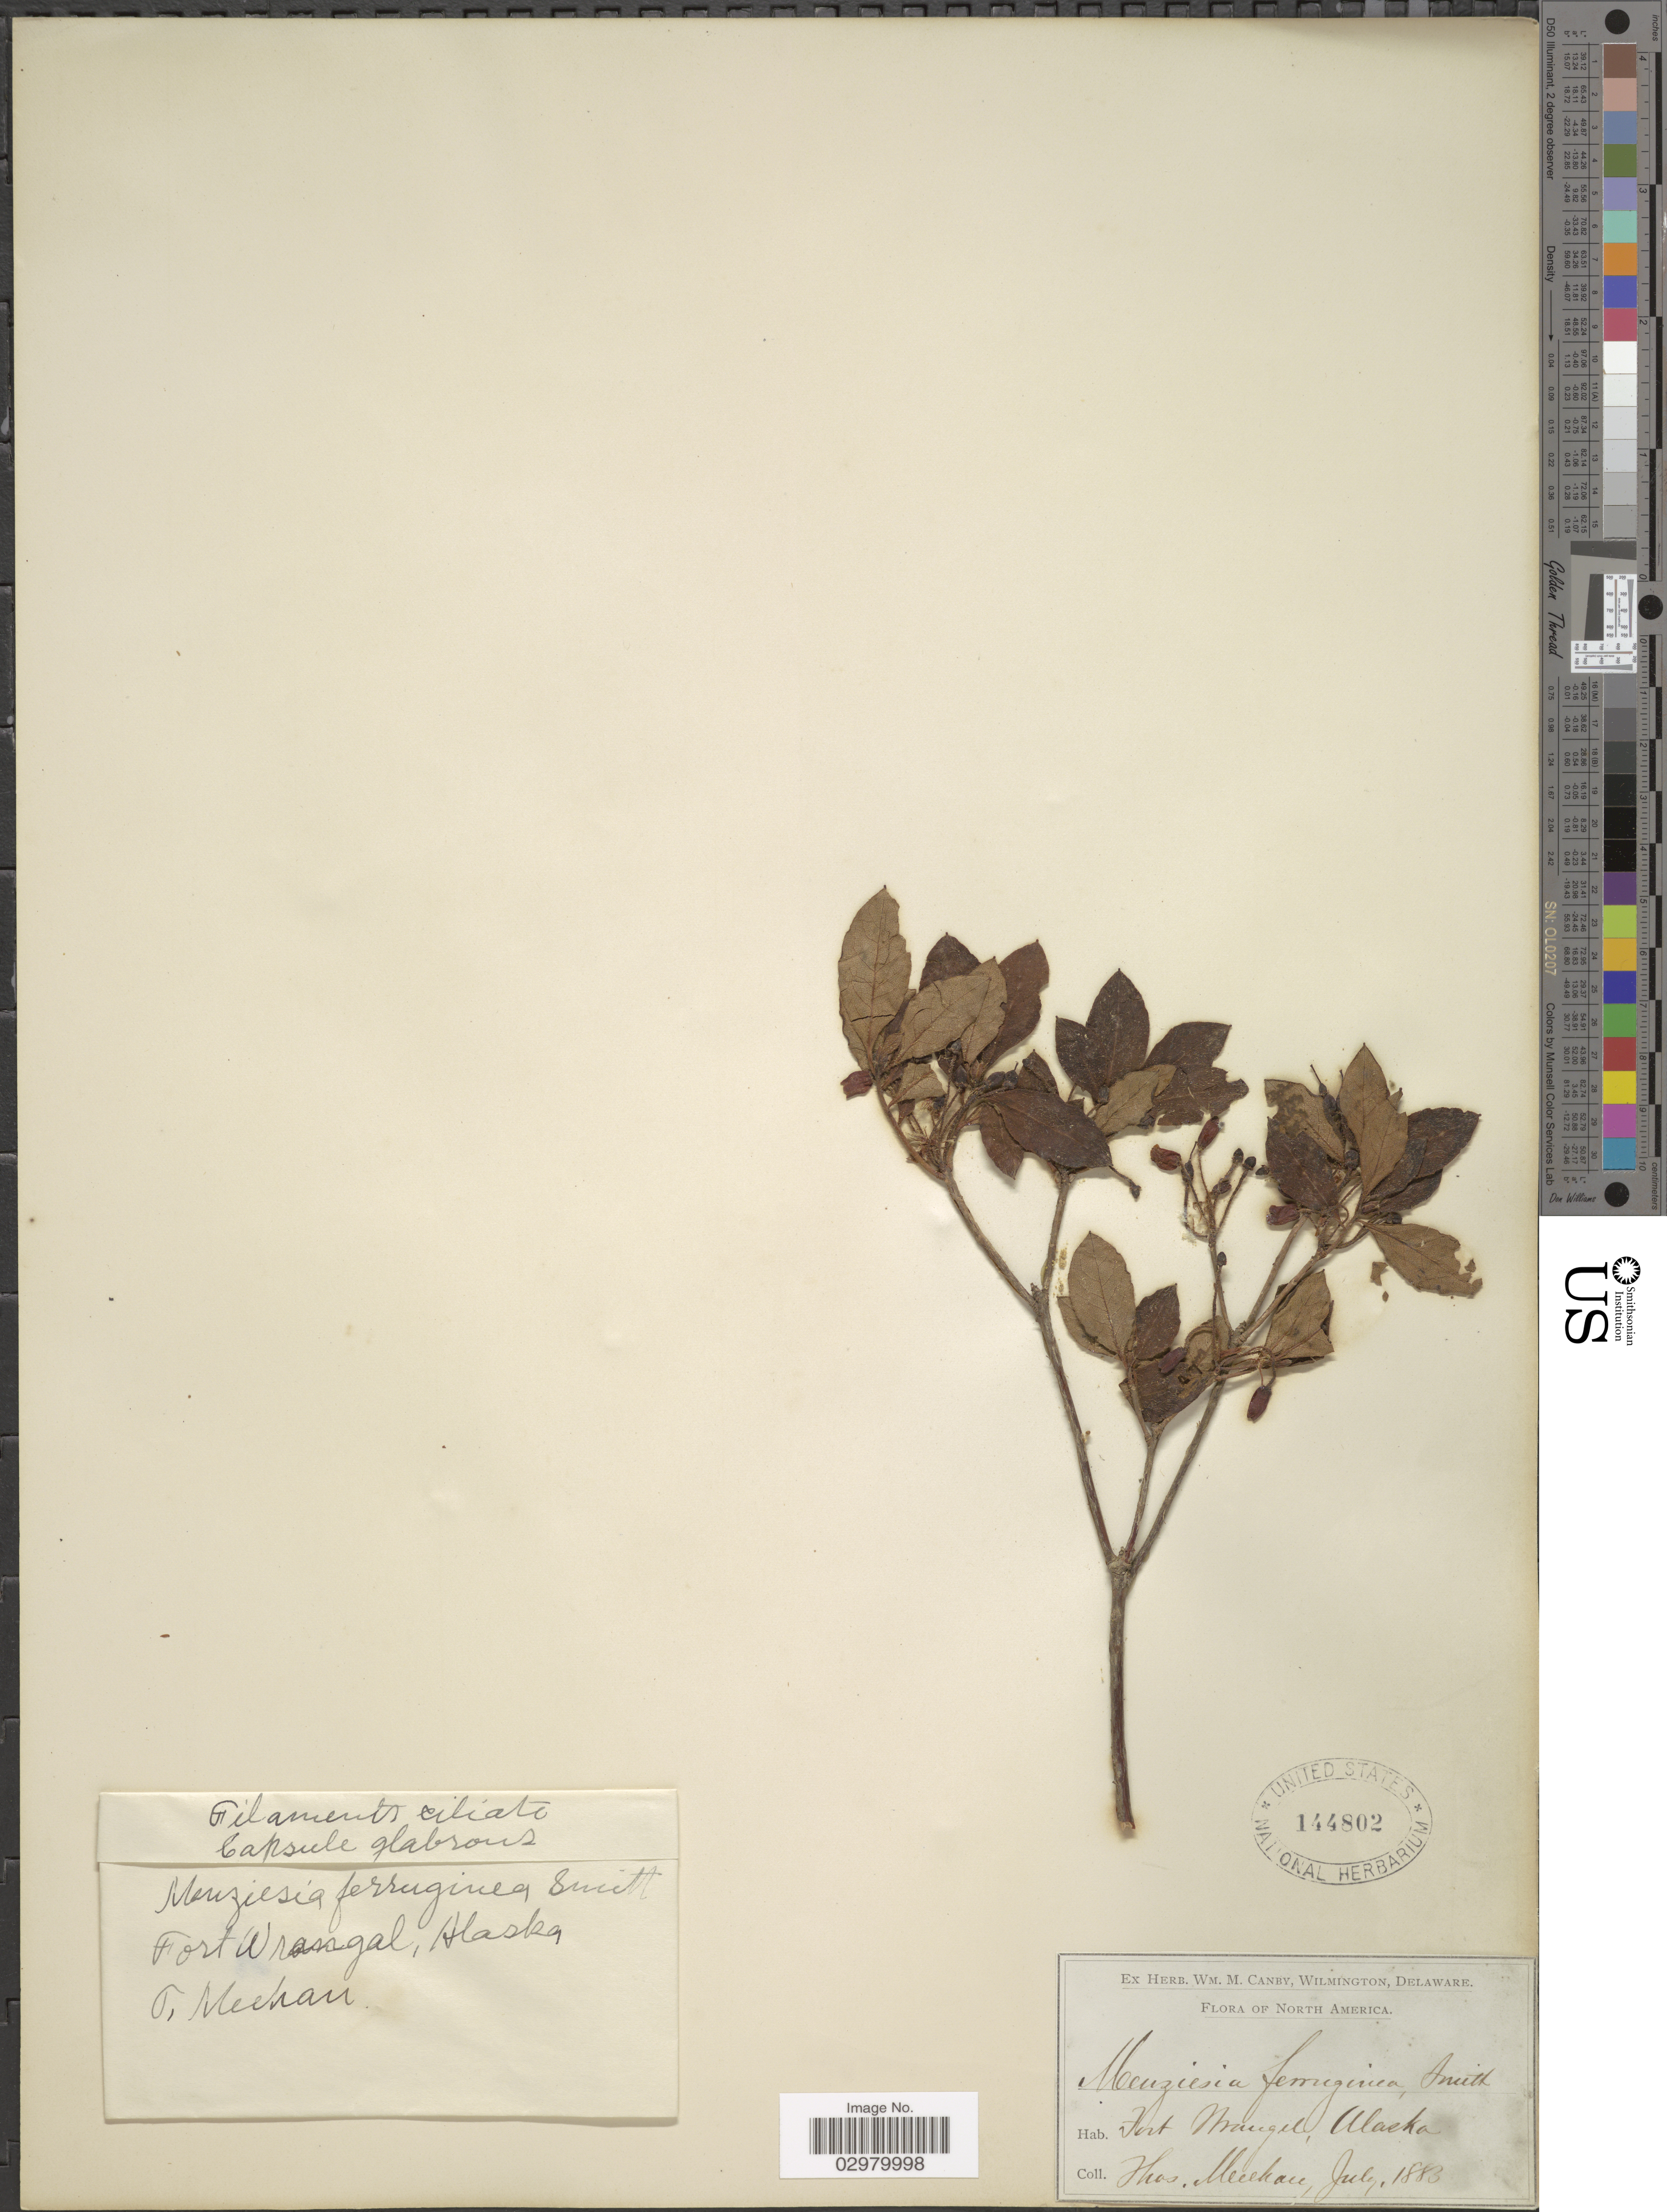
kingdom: Plantae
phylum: Tracheophyta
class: Magnoliopsida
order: Ericales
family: Ericaceae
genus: Menziesia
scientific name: Menziesia ferruginea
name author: Sm.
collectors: T. Meehan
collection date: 1883-07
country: United States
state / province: Alaska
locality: Fort Wrangal.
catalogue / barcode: US 144802